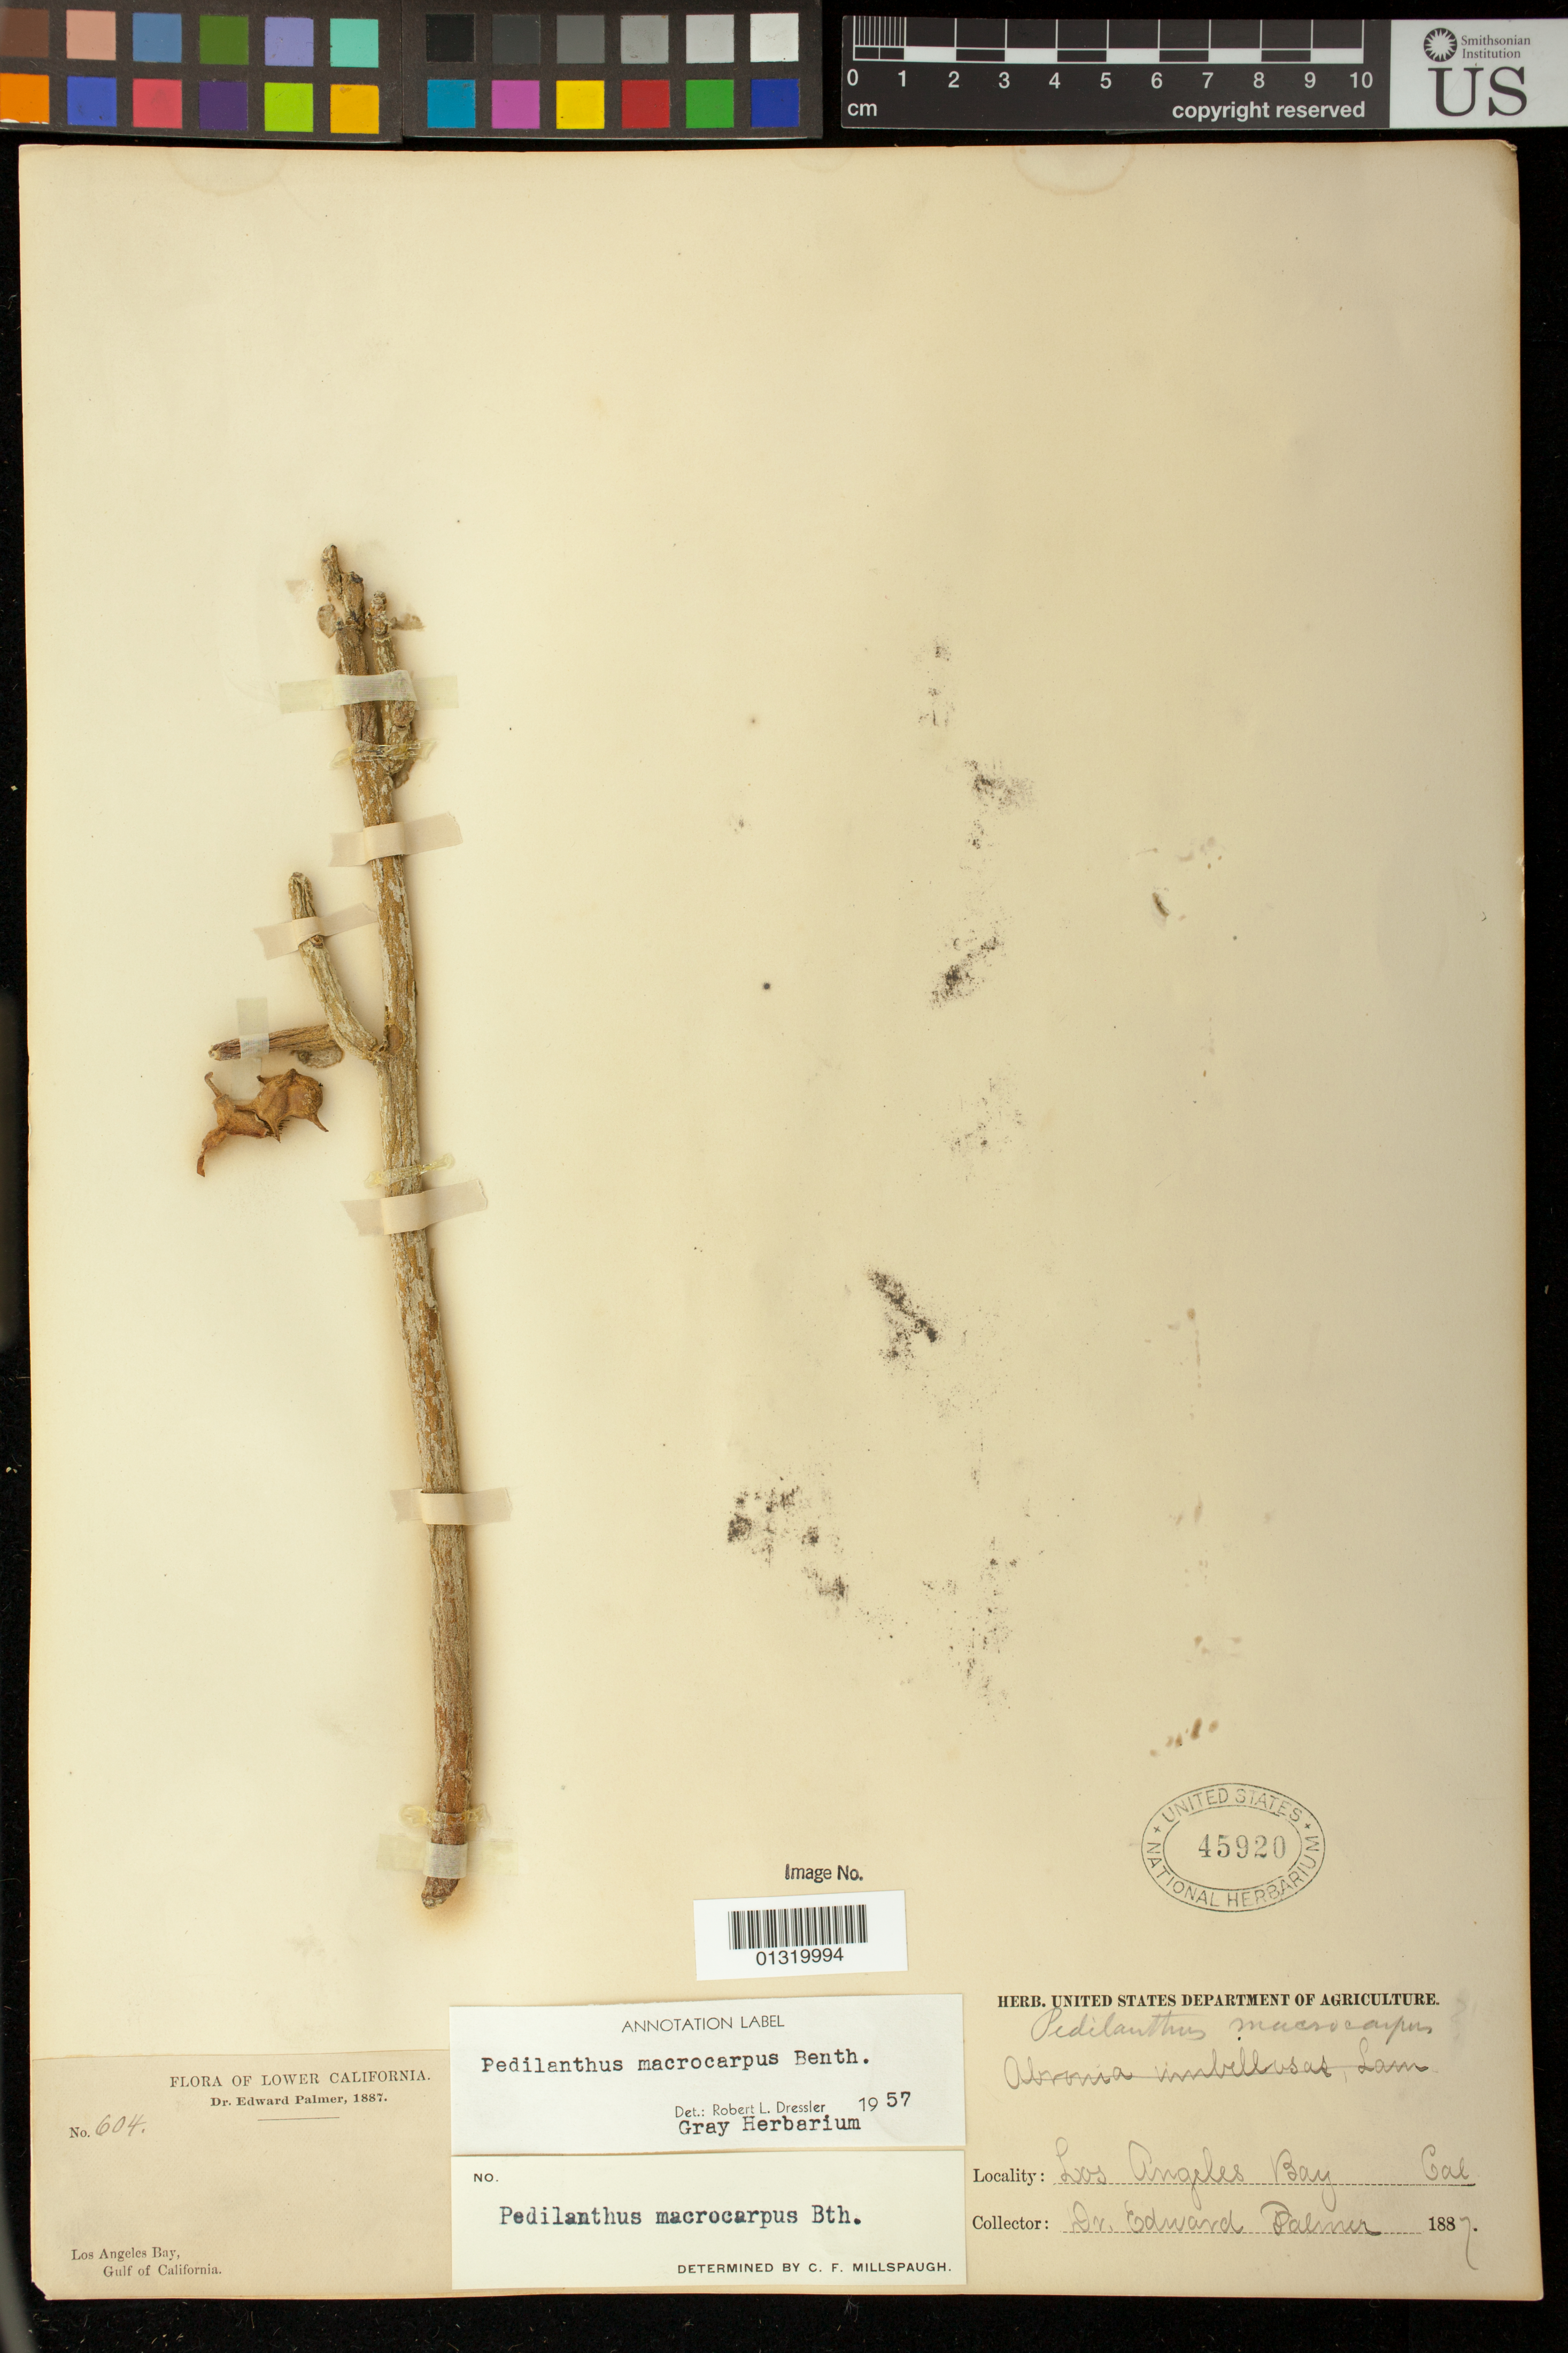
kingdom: Plantae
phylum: Tracheophyta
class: Magnoliopsida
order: Malpighiales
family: Euphorbiaceae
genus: Pedilanthus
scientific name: Pedilanthus macrocarpus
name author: Benth.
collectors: E. Palmer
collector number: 604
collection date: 1887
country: Mexico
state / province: Baja California Norte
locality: Lower California, Los Angeles Bay, Gulf of California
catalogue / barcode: US 45920